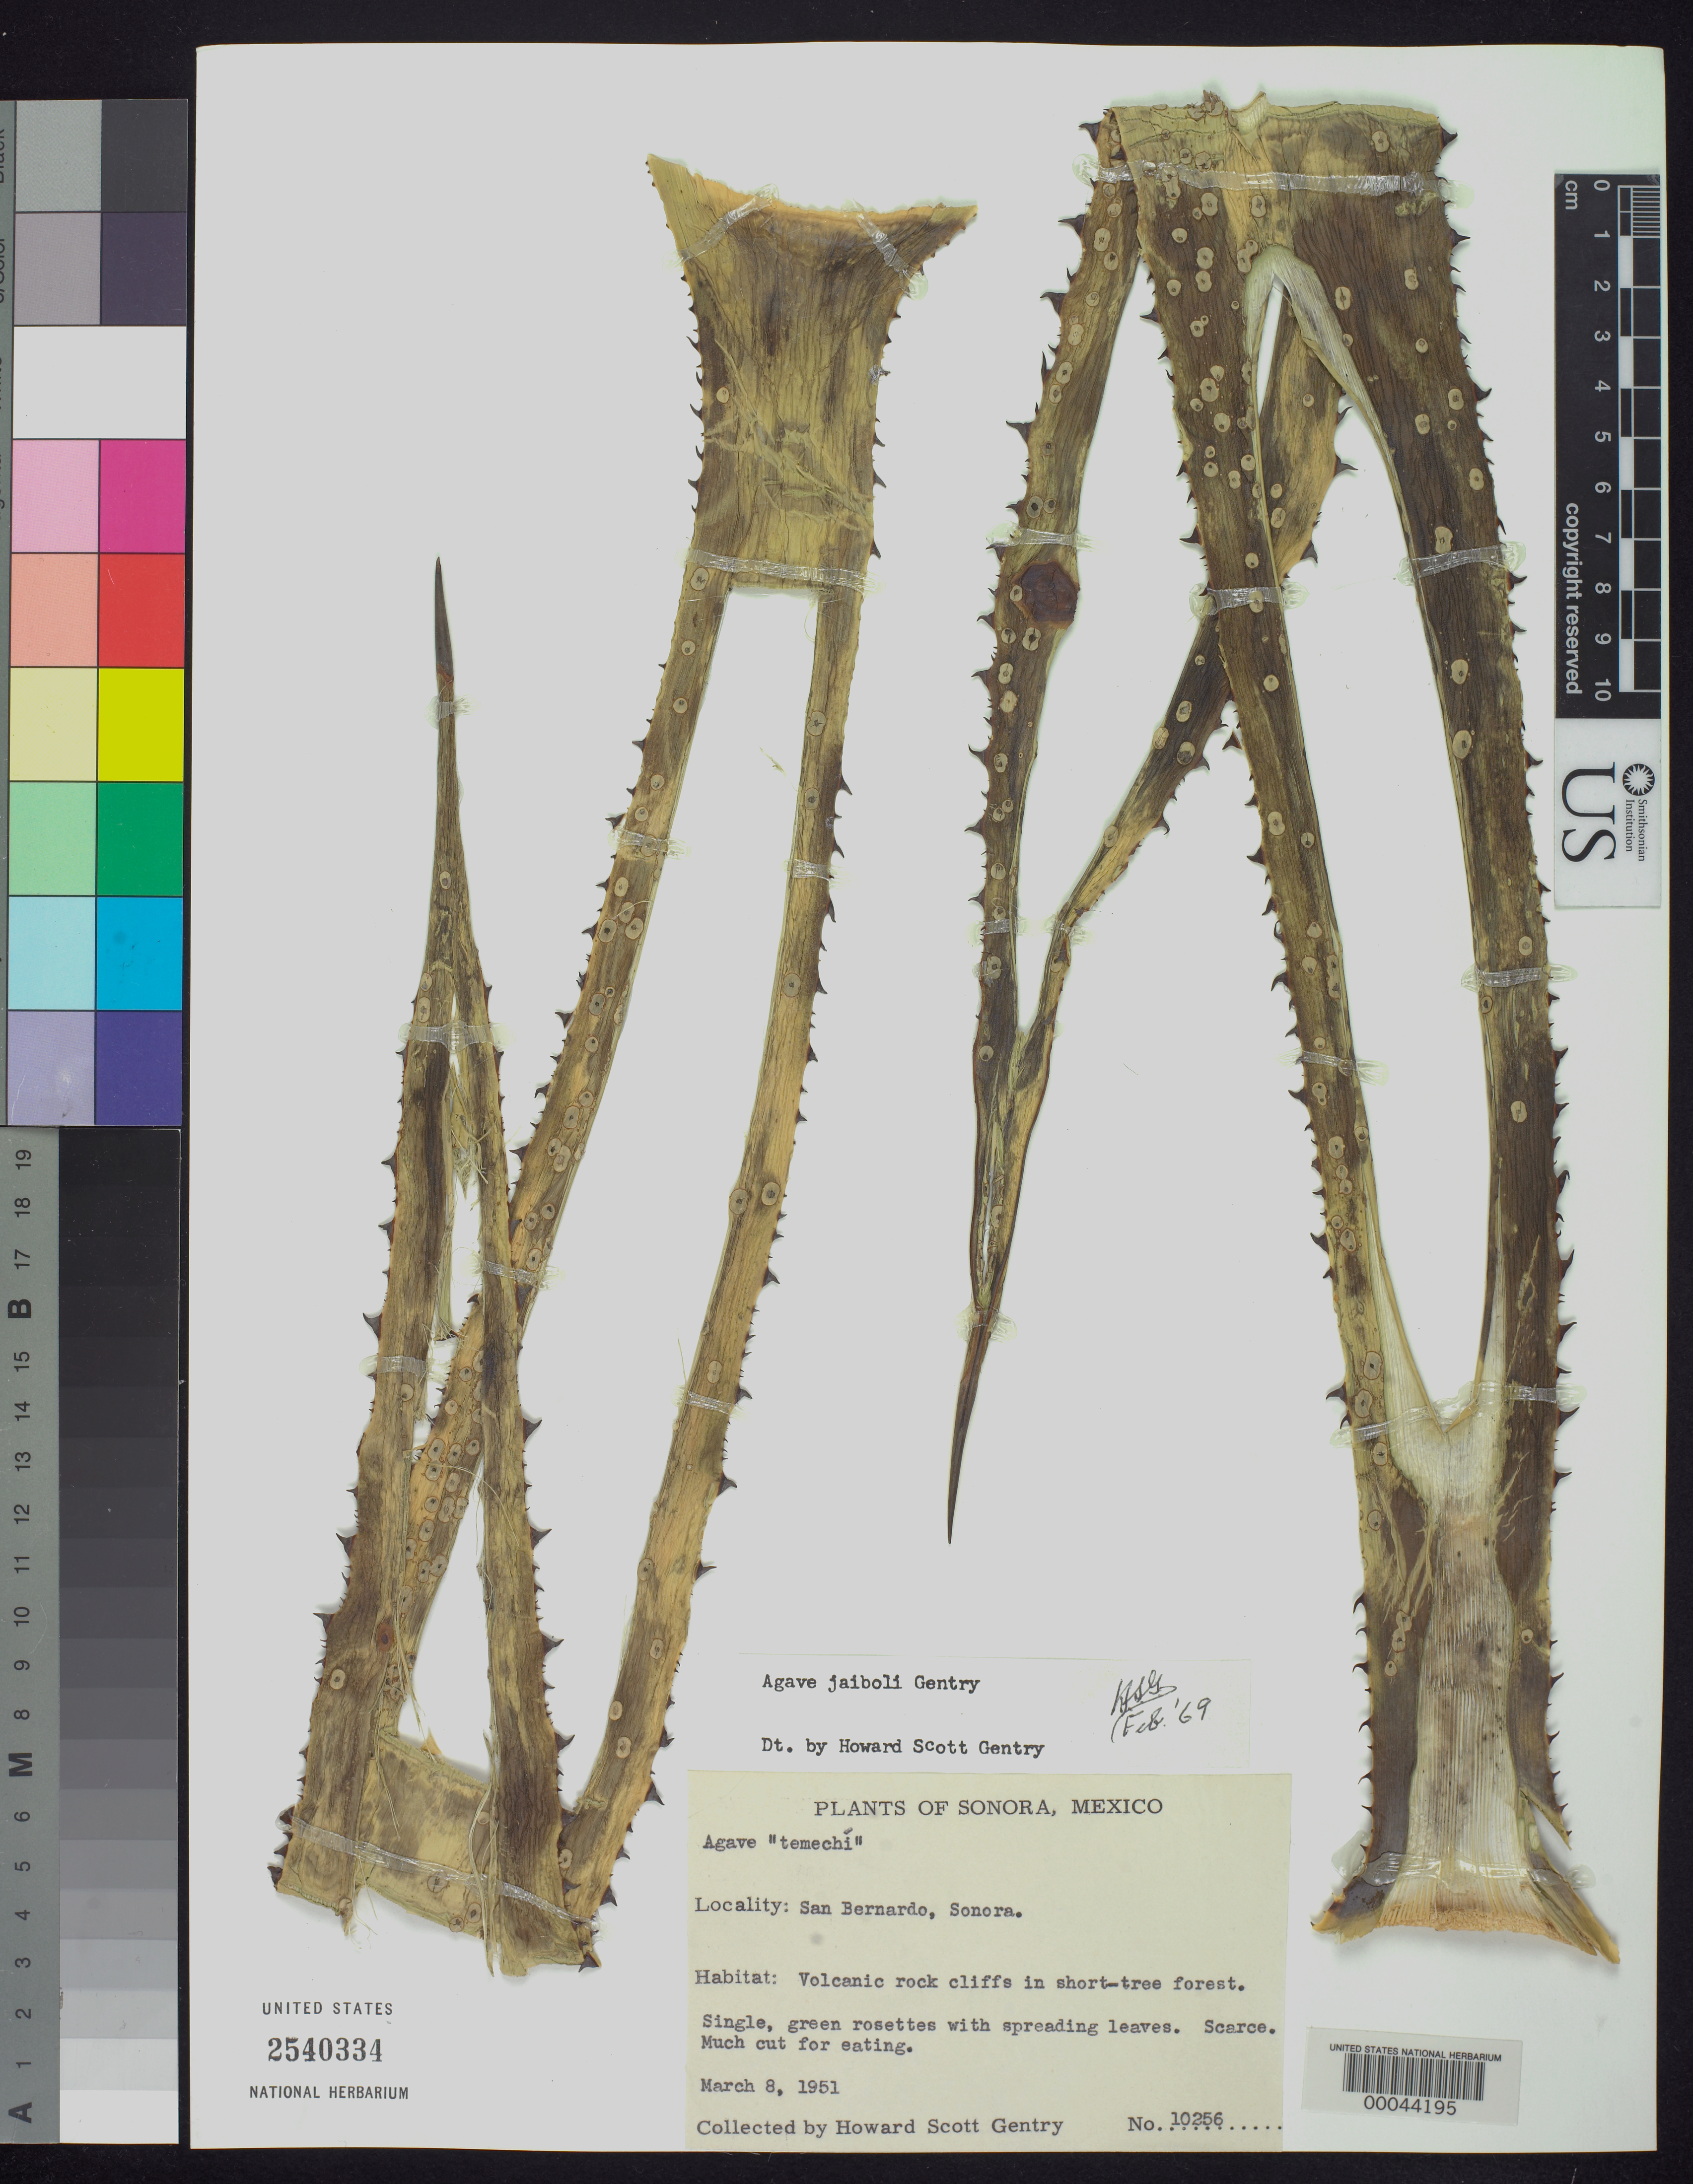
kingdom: Plantae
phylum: Tracheophyta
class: Liliopsida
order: Asparagales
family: Asparagaceae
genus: Agave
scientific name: Agave jaiboli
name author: Gentry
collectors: H. S. Gentry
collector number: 10256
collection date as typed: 08 Mar 1951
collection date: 1951-03-08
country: Mexico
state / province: Sonora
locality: San bernardo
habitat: Volcanic rock cliffs in short-tree forest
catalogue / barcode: US 2540334